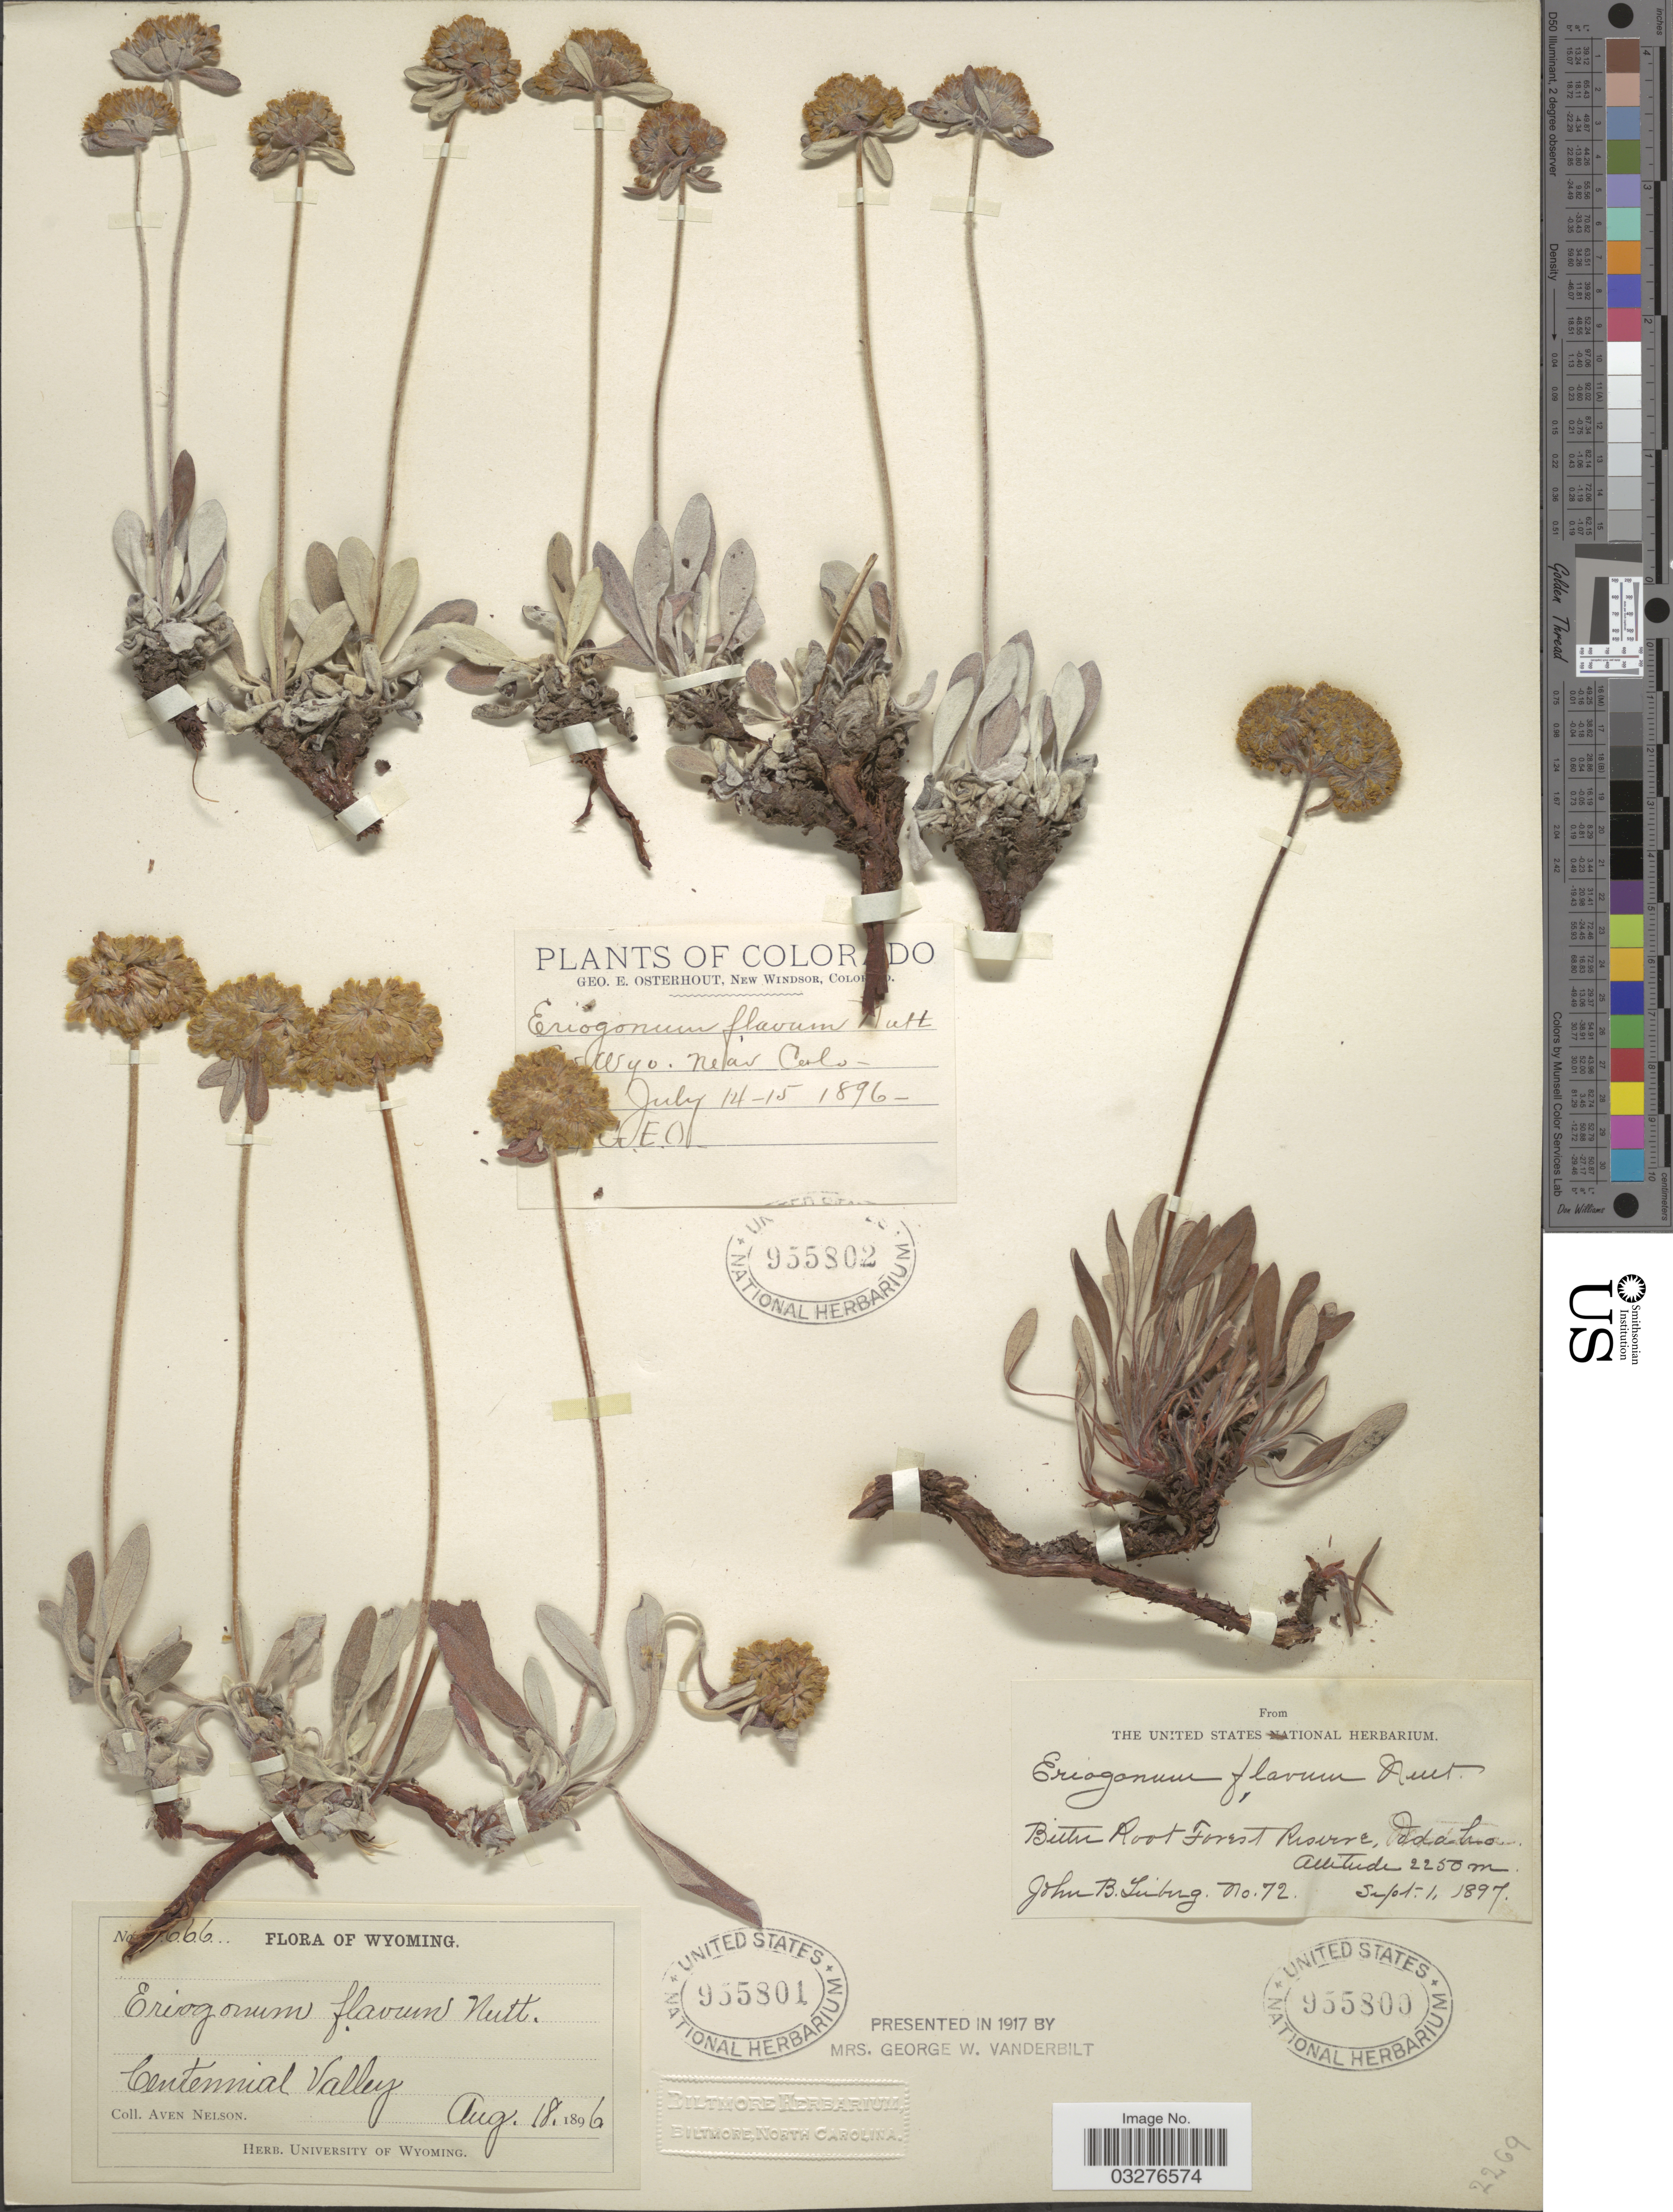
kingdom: Plantae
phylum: Tracheophyta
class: Magnoliopsida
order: Caryophyllales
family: Polygonaceae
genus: Eriogonum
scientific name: Eriogonum flavum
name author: Nutt. ex Benth.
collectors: G. Osterhout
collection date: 1896-07-14/1896-07-15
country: United States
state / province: Colorado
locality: [illegible text] Wyo. near Colo.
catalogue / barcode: US 955802-3